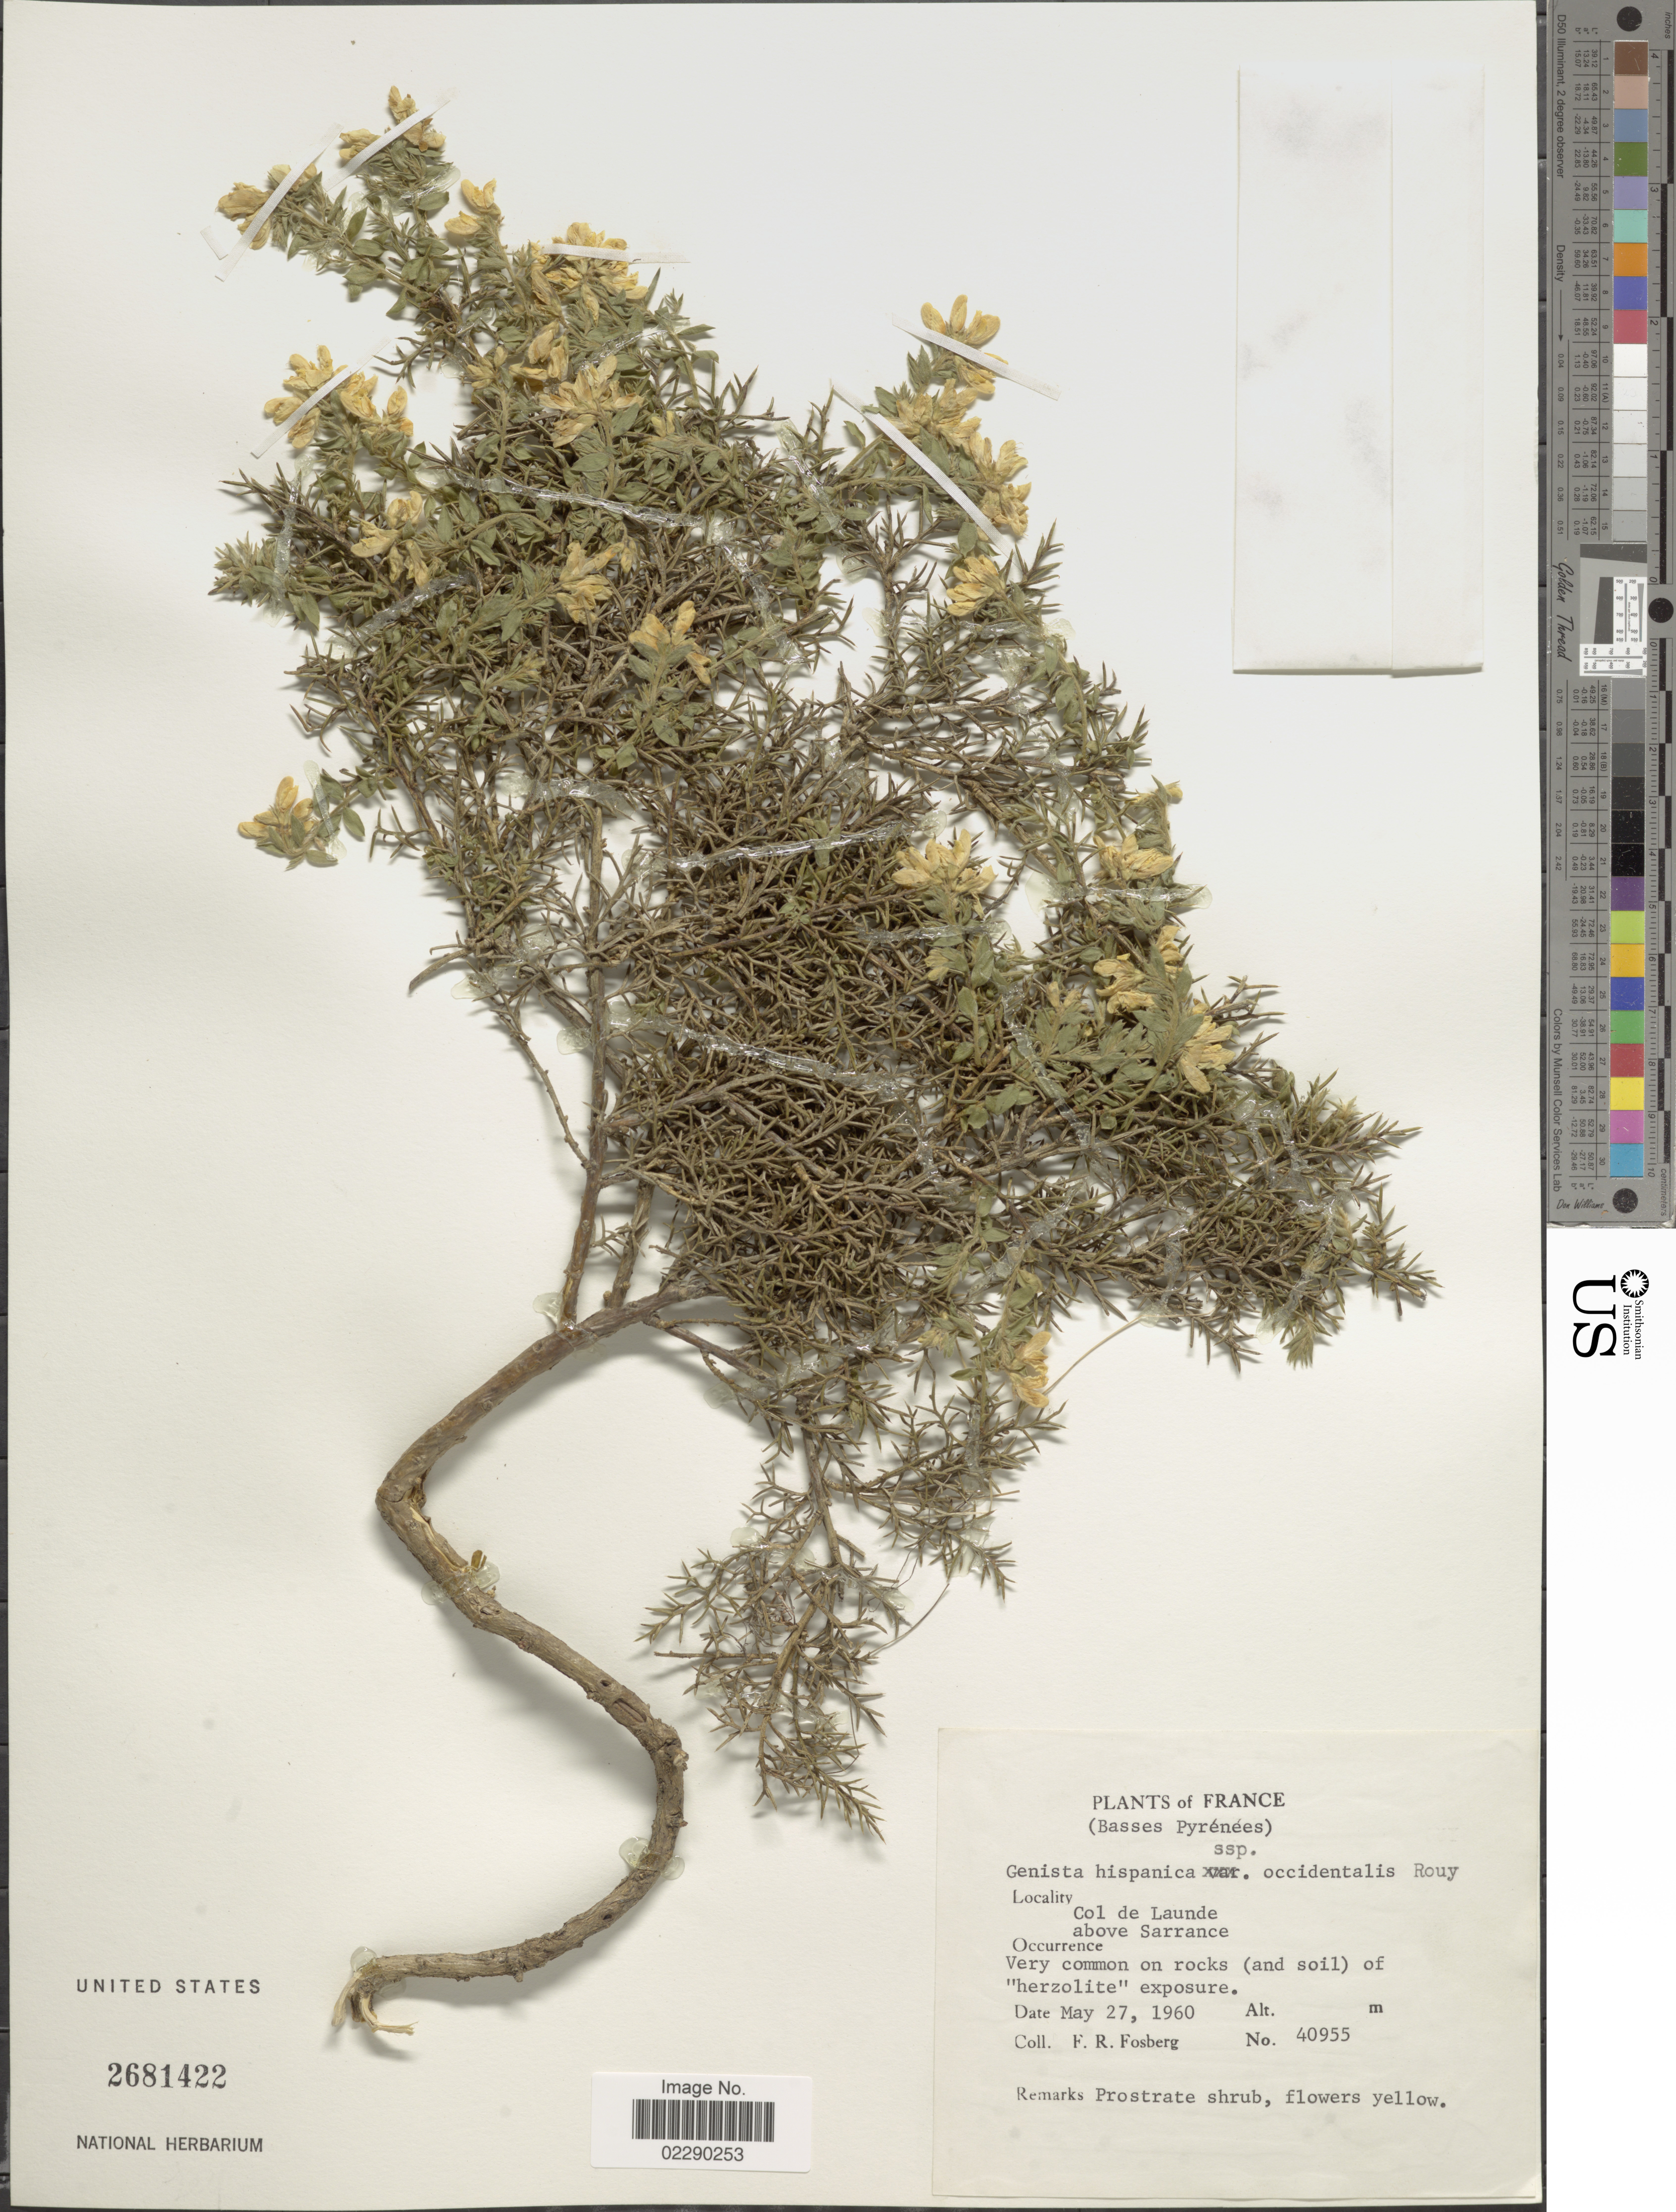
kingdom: Plantae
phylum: Tracheophyta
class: Magnoliopsida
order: Fabales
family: Fabaceae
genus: Genista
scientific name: Genista hispanica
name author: L.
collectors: F. R. Fosberg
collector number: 40955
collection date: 1960-05-27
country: France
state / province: Nouvelle-Aquitaine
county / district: Pyrénées-Atlantiques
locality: Basses-Pyrenees, Col de Launde, above Sarrance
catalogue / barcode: US 2681422